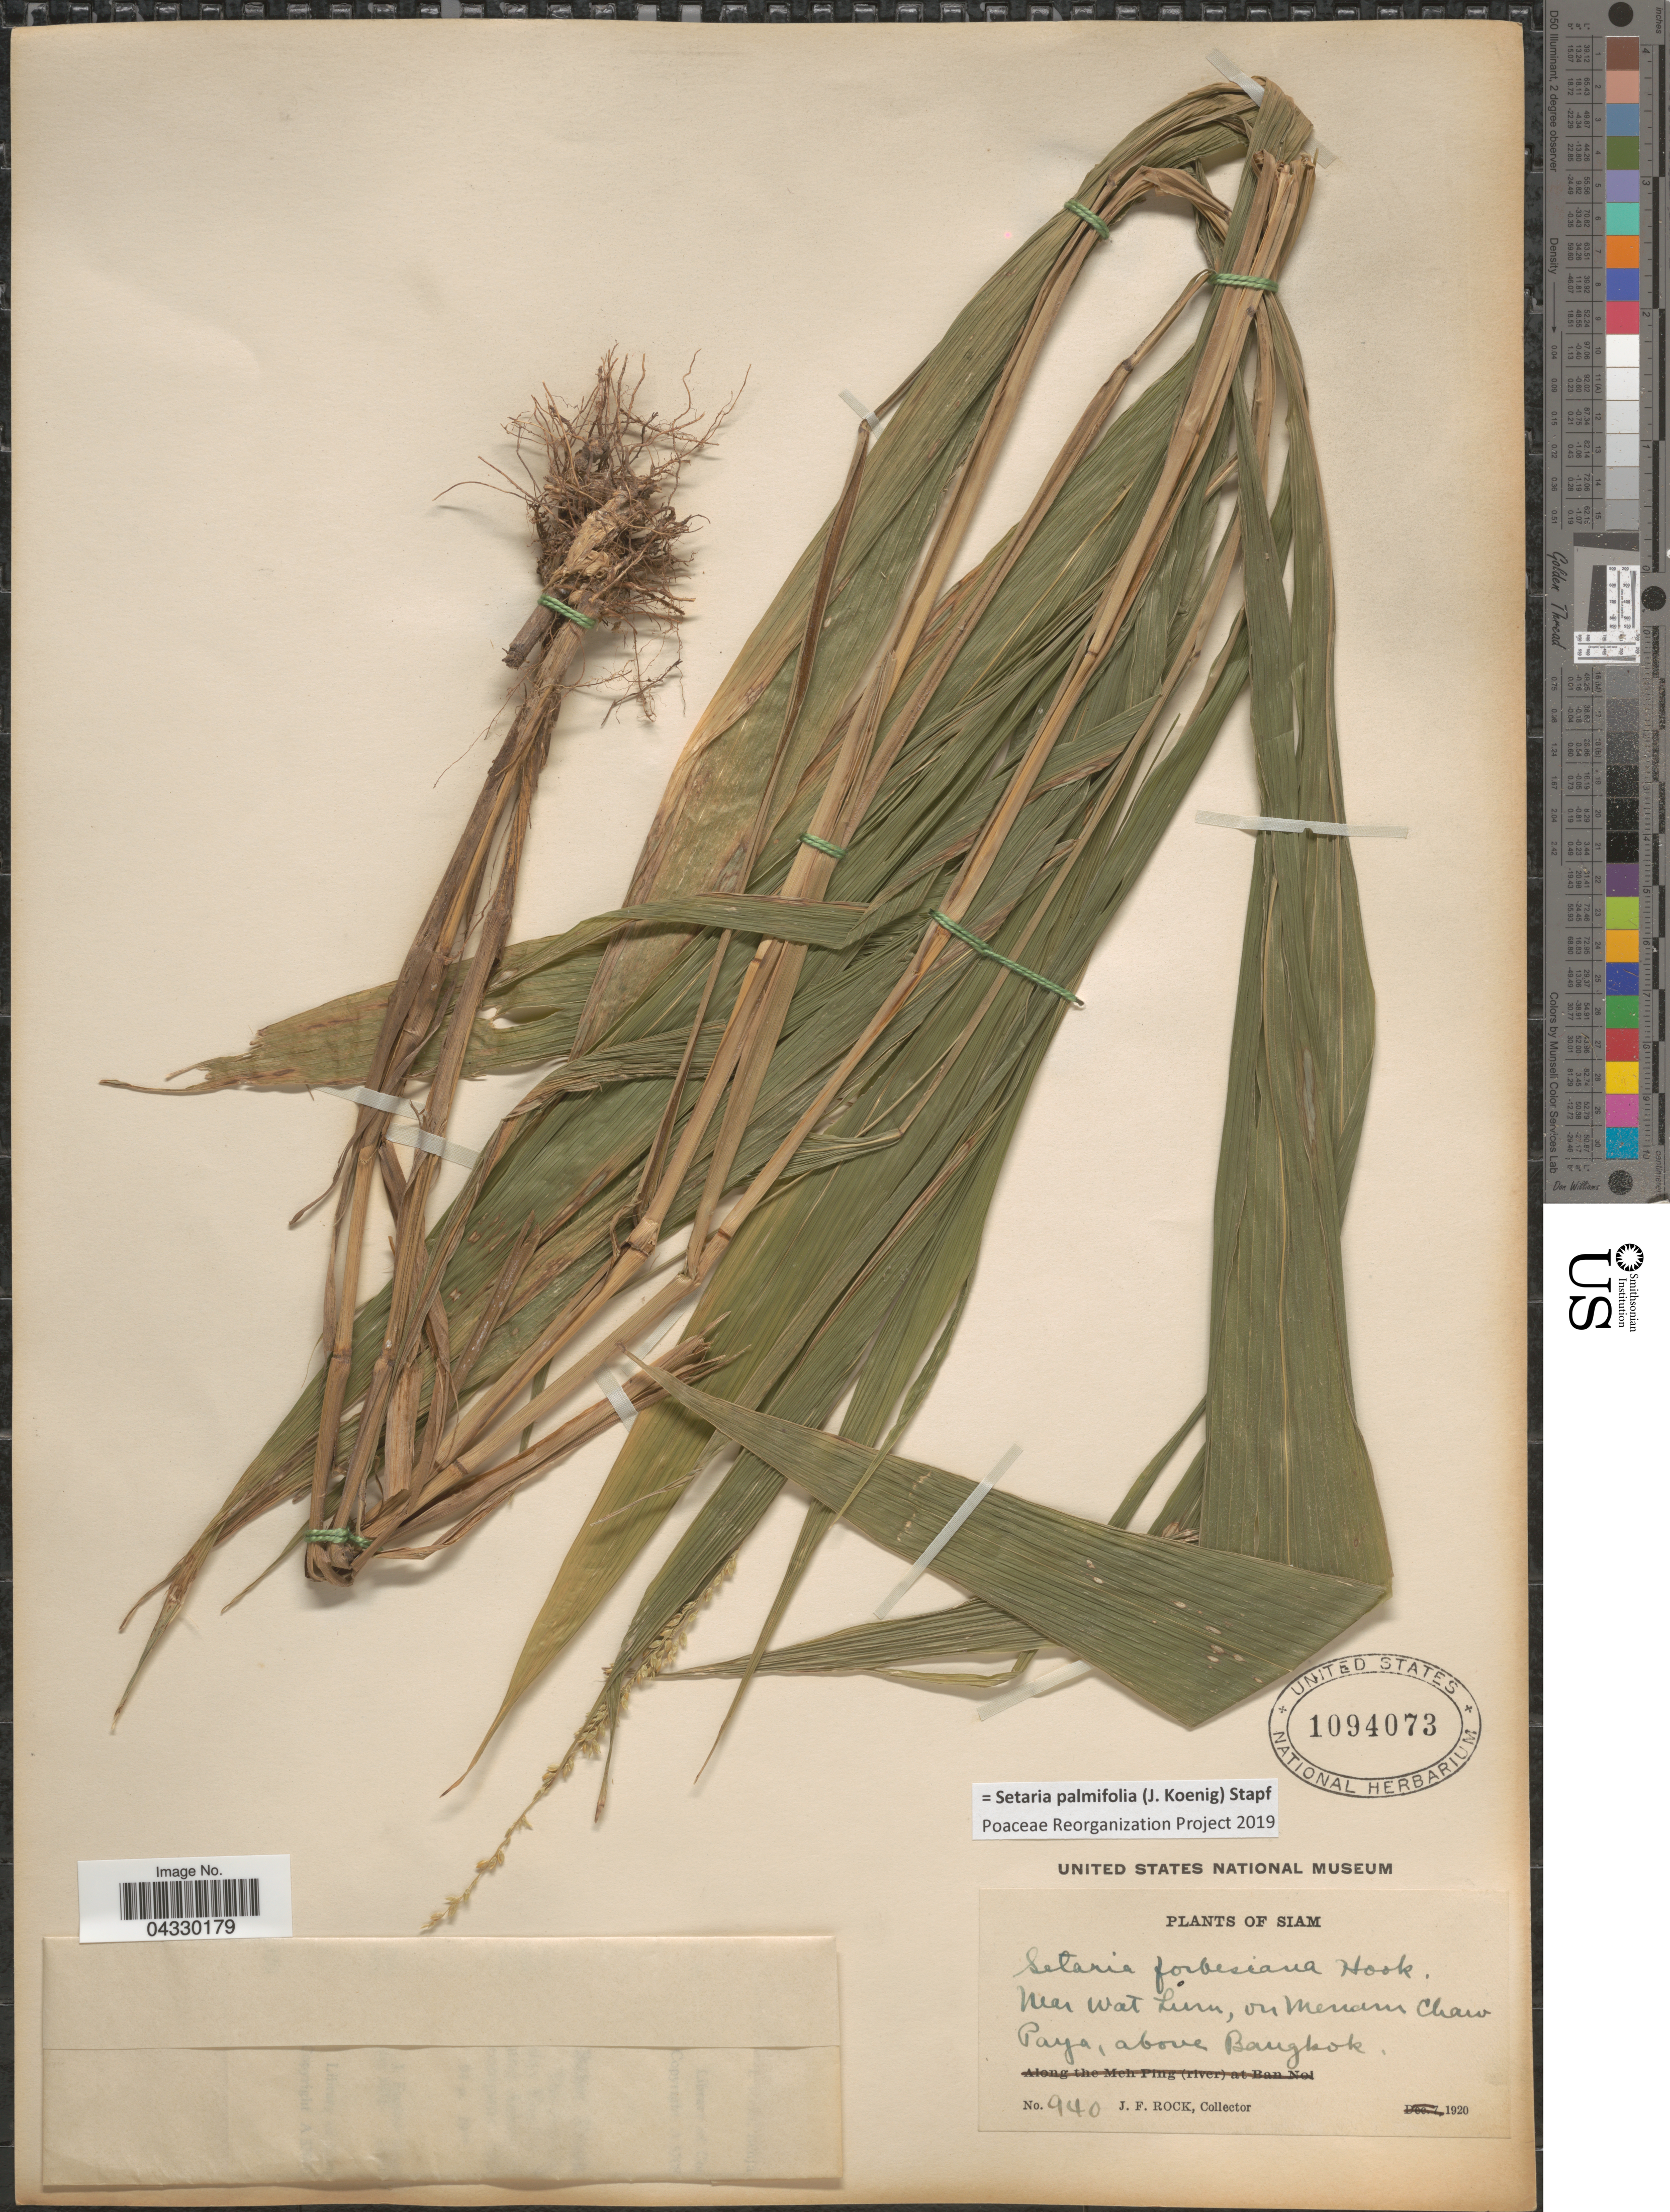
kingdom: Plantae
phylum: Tracheophyta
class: Liliopsida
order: Poales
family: Poaceae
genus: Setaria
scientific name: Setaria palmifolia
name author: (J. Koenig) Stapf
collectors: J. Rock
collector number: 940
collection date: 1920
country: Thailand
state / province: Bangkok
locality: Siam. Near Wat Luru [interpreted], on Menam Chaw Paya, above Bangkok.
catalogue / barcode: US 1094073